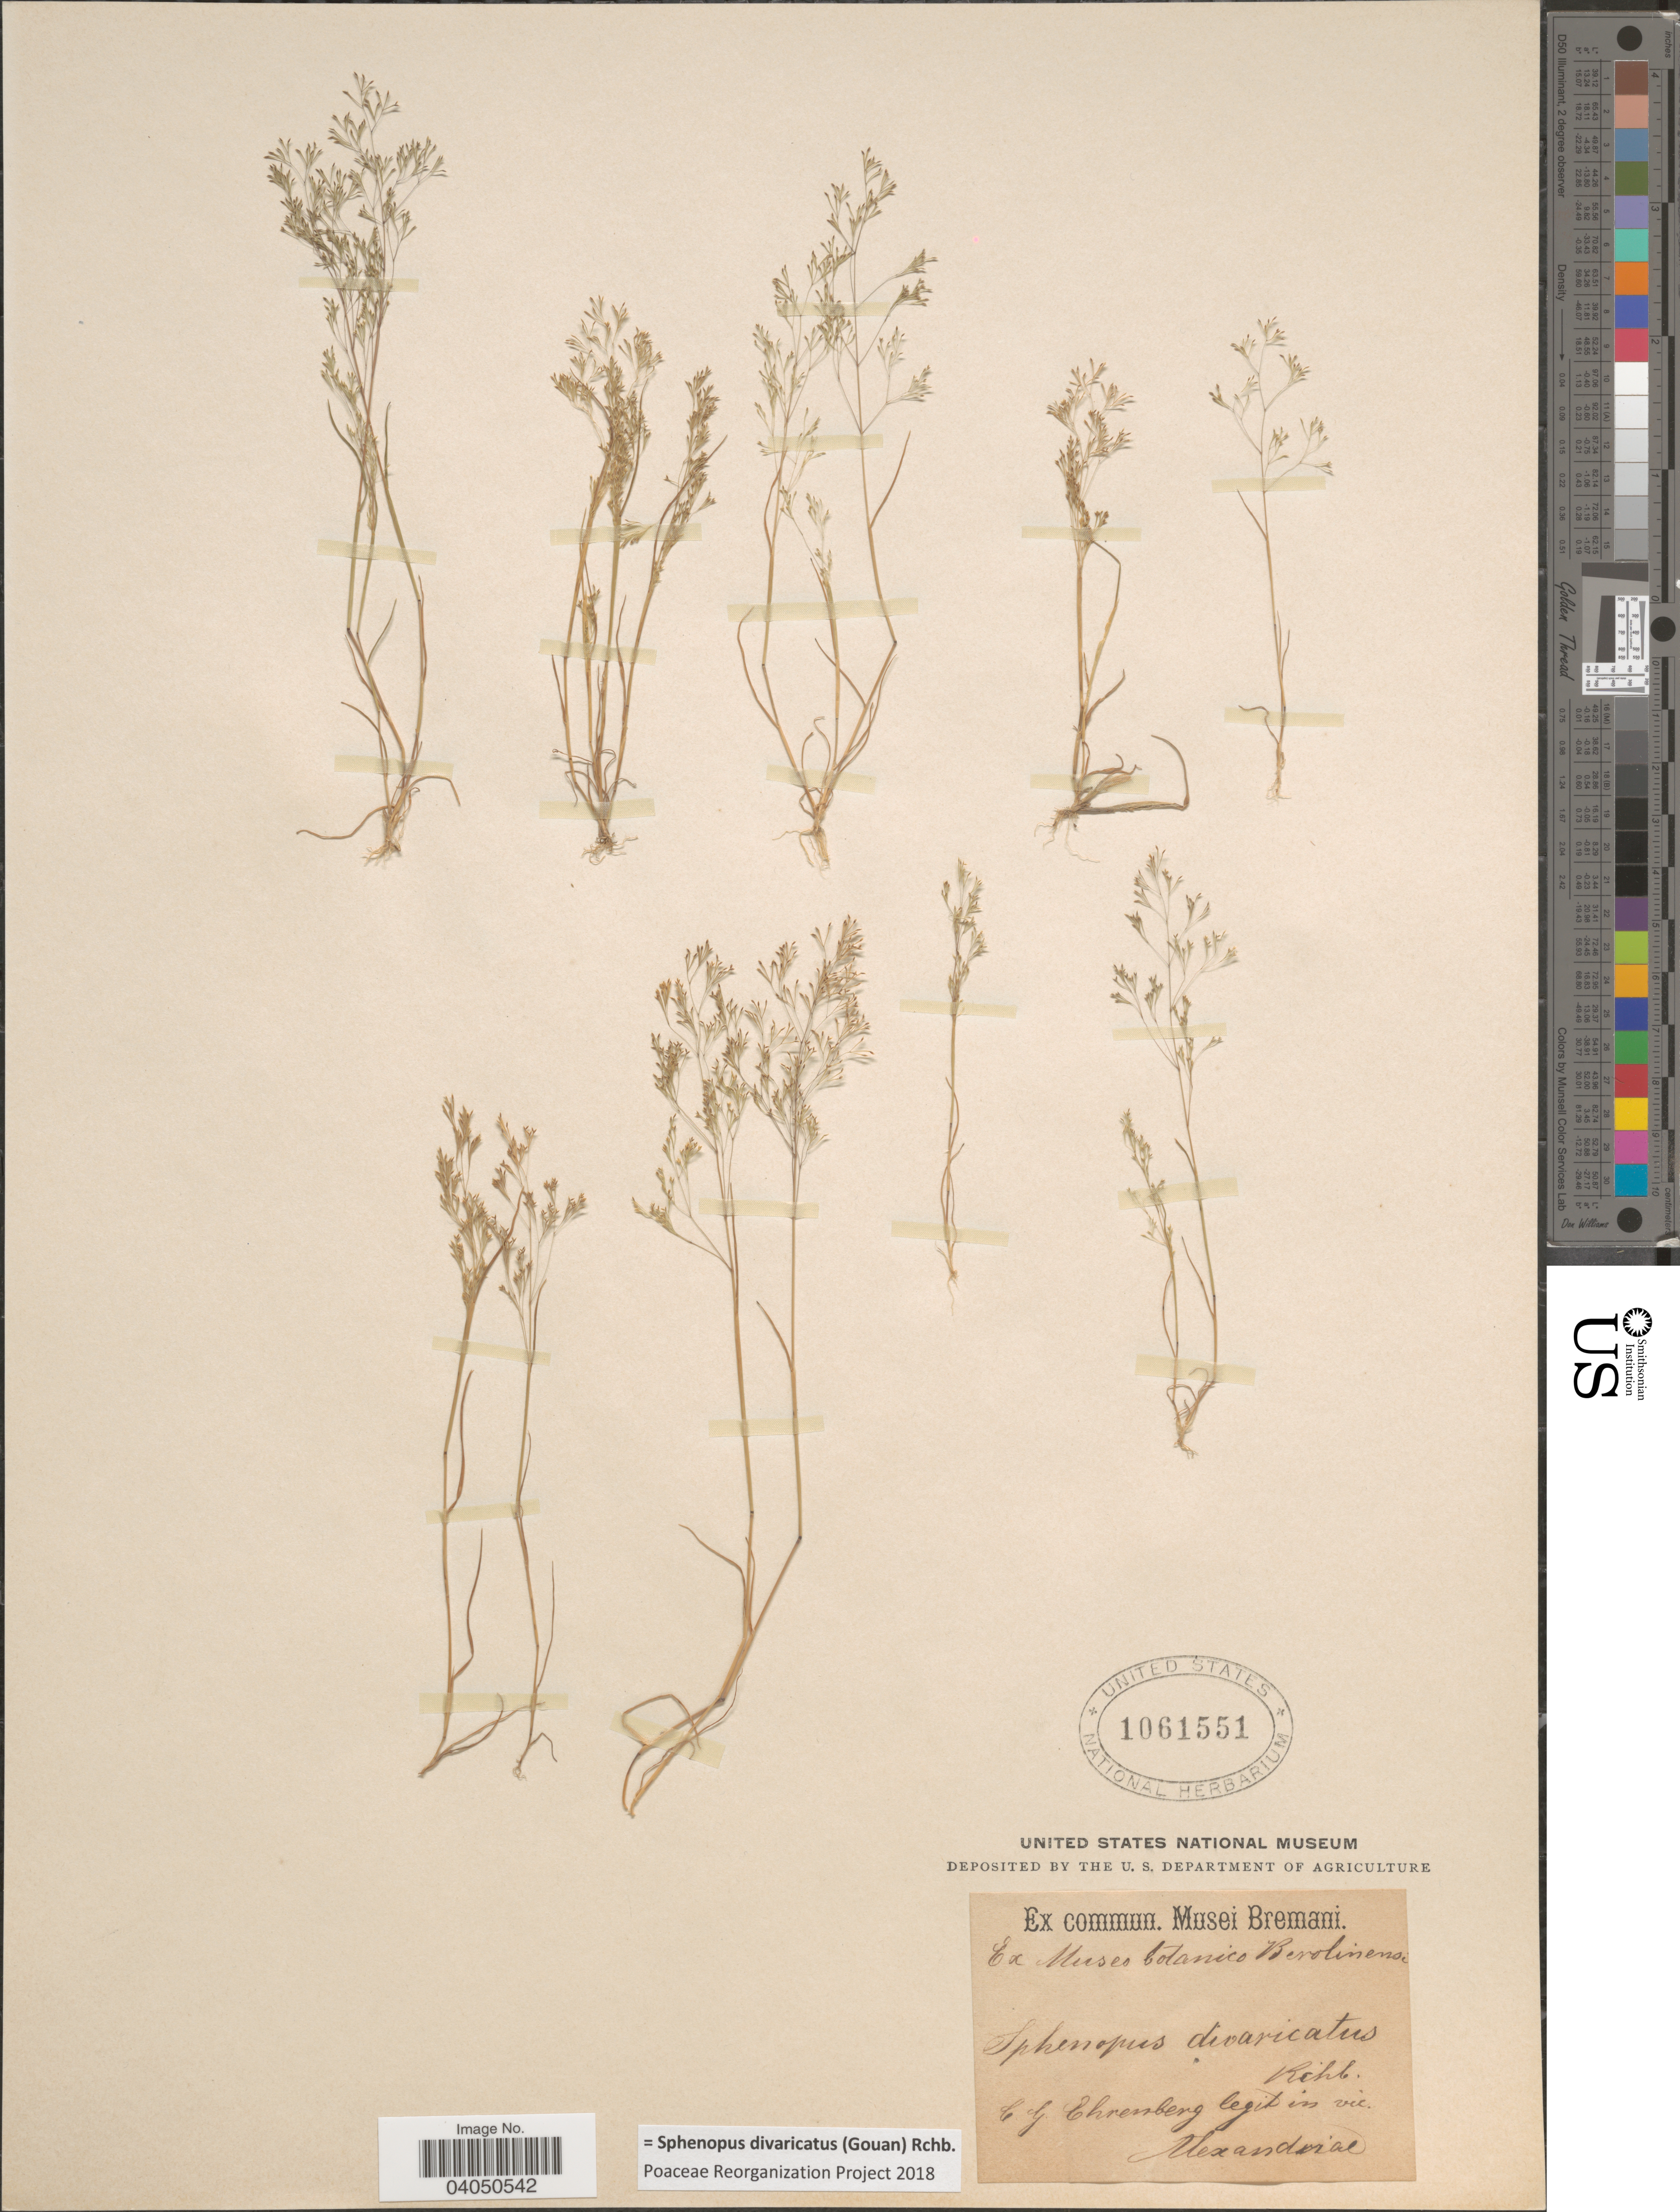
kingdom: Plantae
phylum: Tracheophyta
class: Liliopsida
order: Poales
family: Poaceae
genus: Sphenopus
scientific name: Sphenopus divaricatus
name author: (Gouan) Rchb.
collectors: C. Ehrenberg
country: Egypt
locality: In vic. Alexandriae.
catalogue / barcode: US 1061551